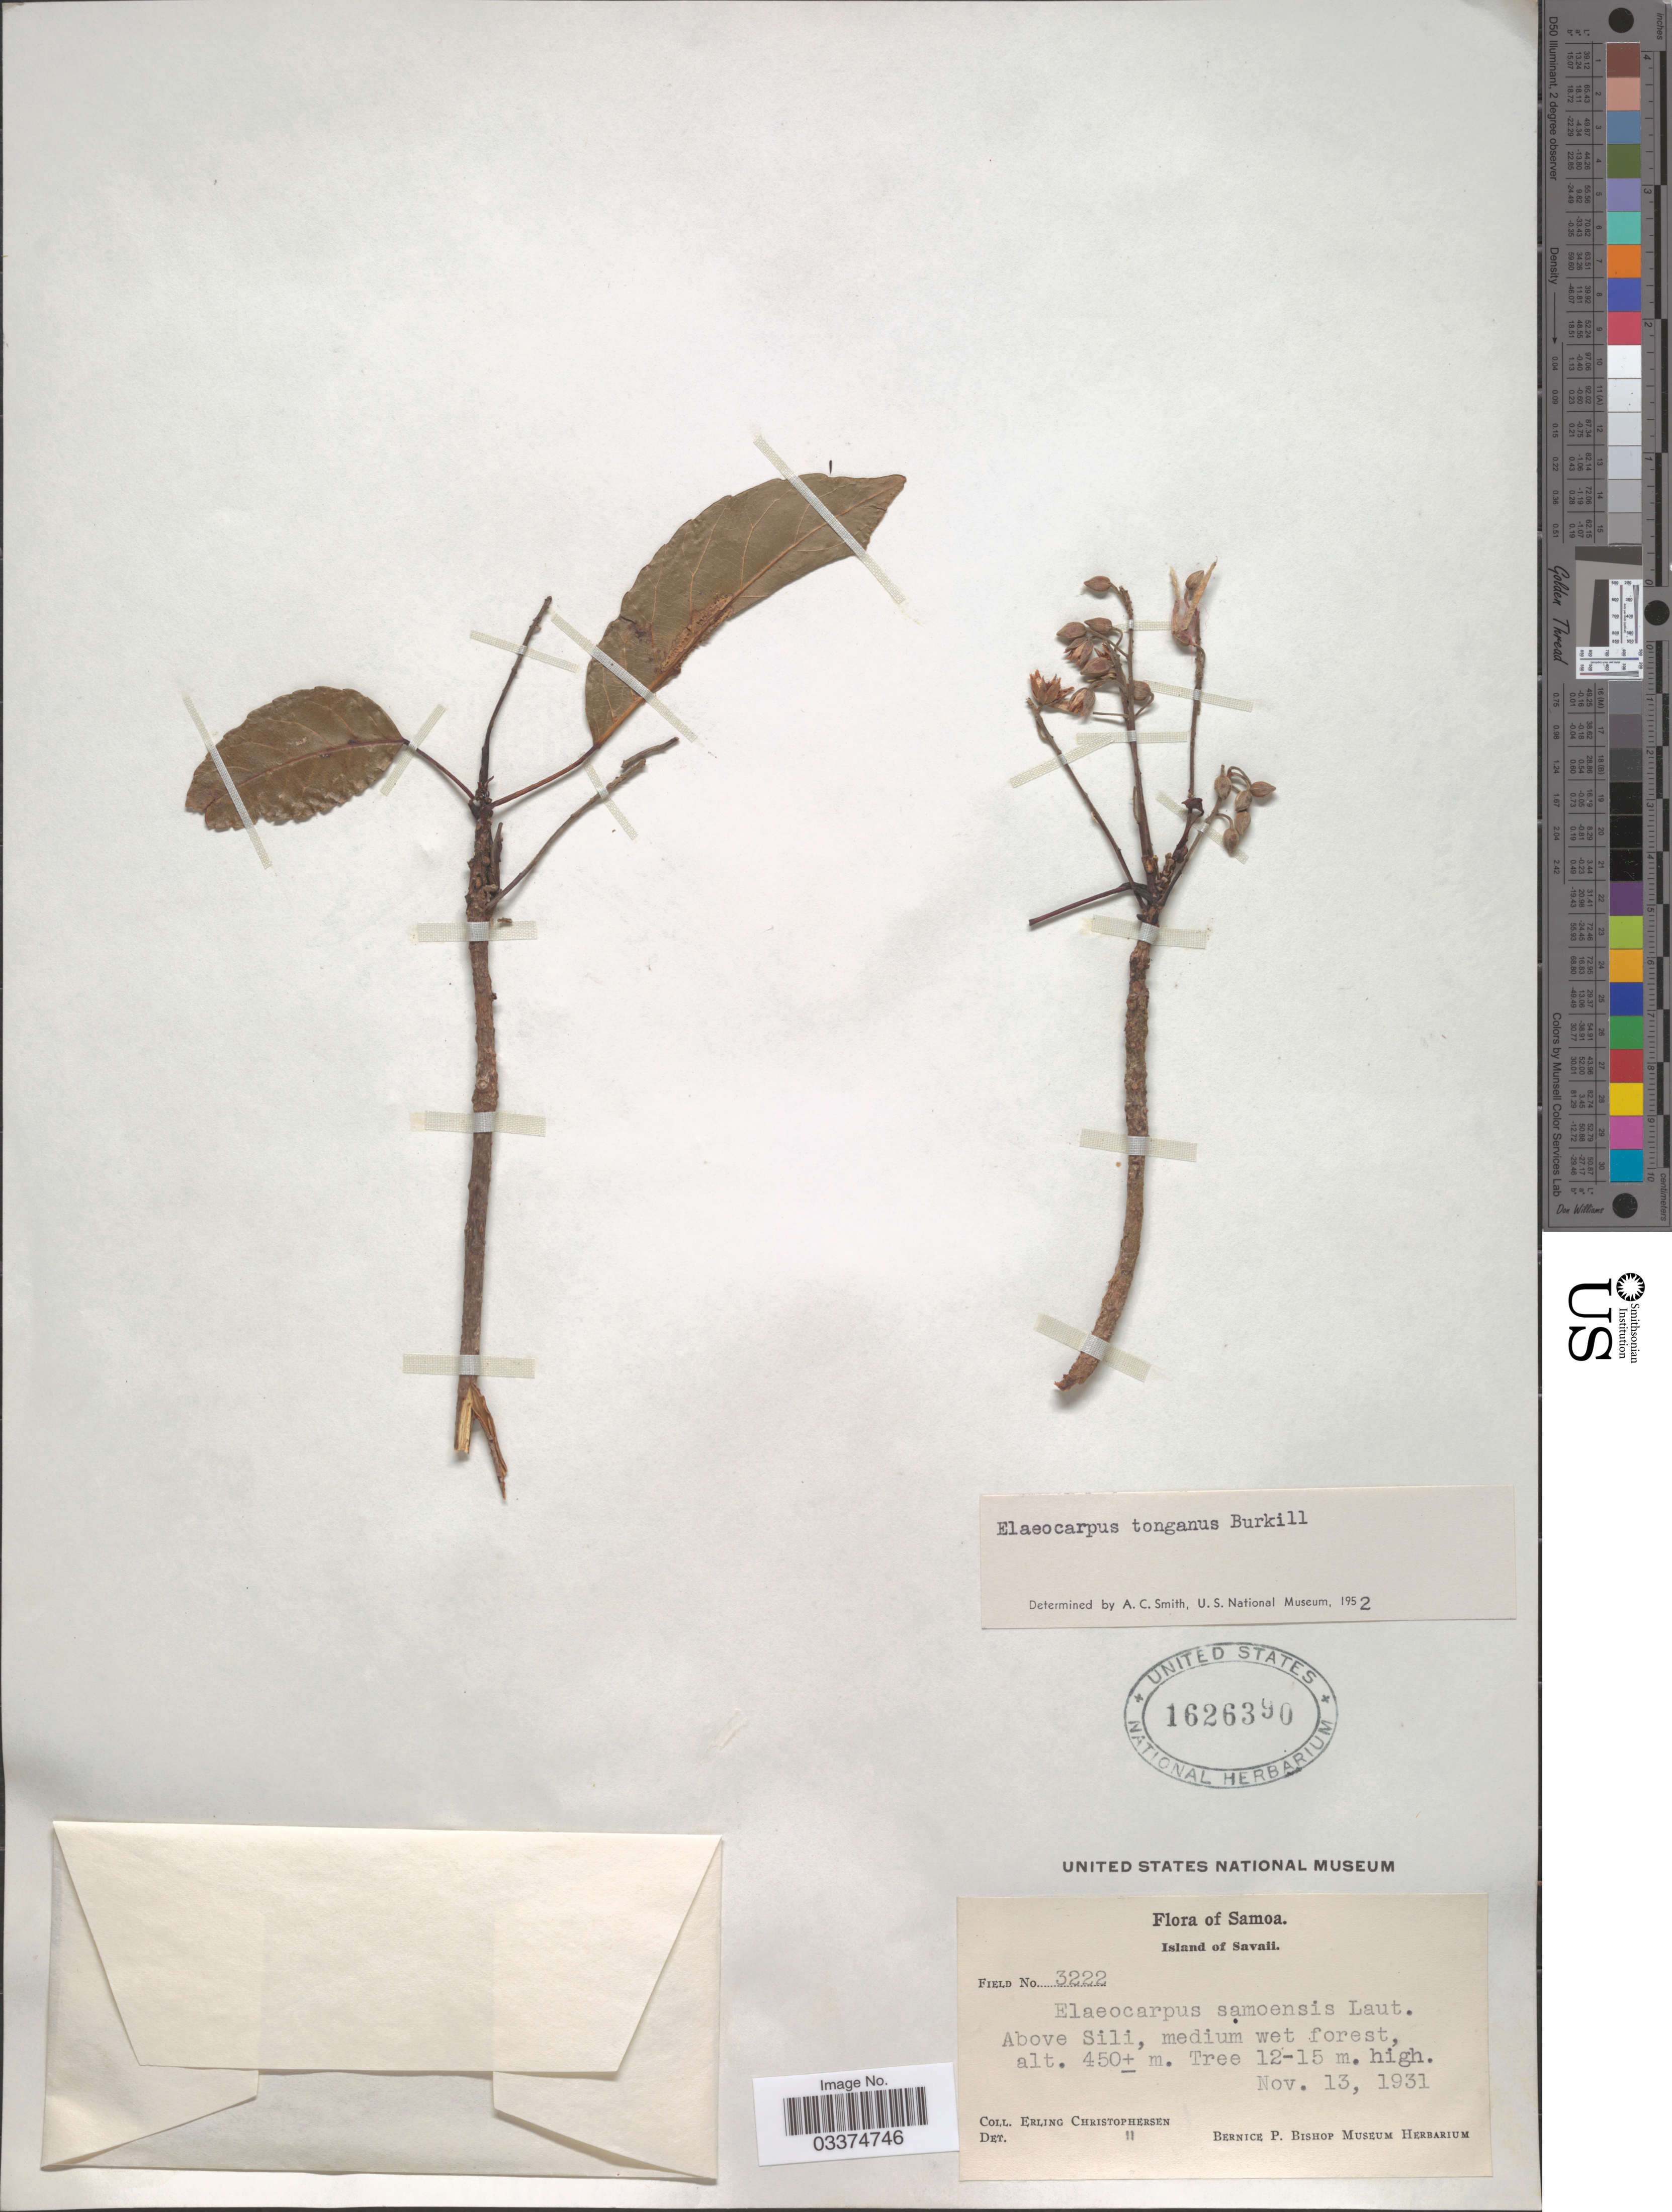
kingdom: Plantae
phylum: Tracheophyta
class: Magnoliopsida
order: Oxalidales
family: Elaeocarpaceae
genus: Elaeocarpus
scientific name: Elaeocarpus tonganus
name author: Burkill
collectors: E. Christophersen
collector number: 3222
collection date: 1931-11-13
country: Samoa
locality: Samoa. Island of Savaii. Above Sili.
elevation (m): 450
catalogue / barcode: US 1626390